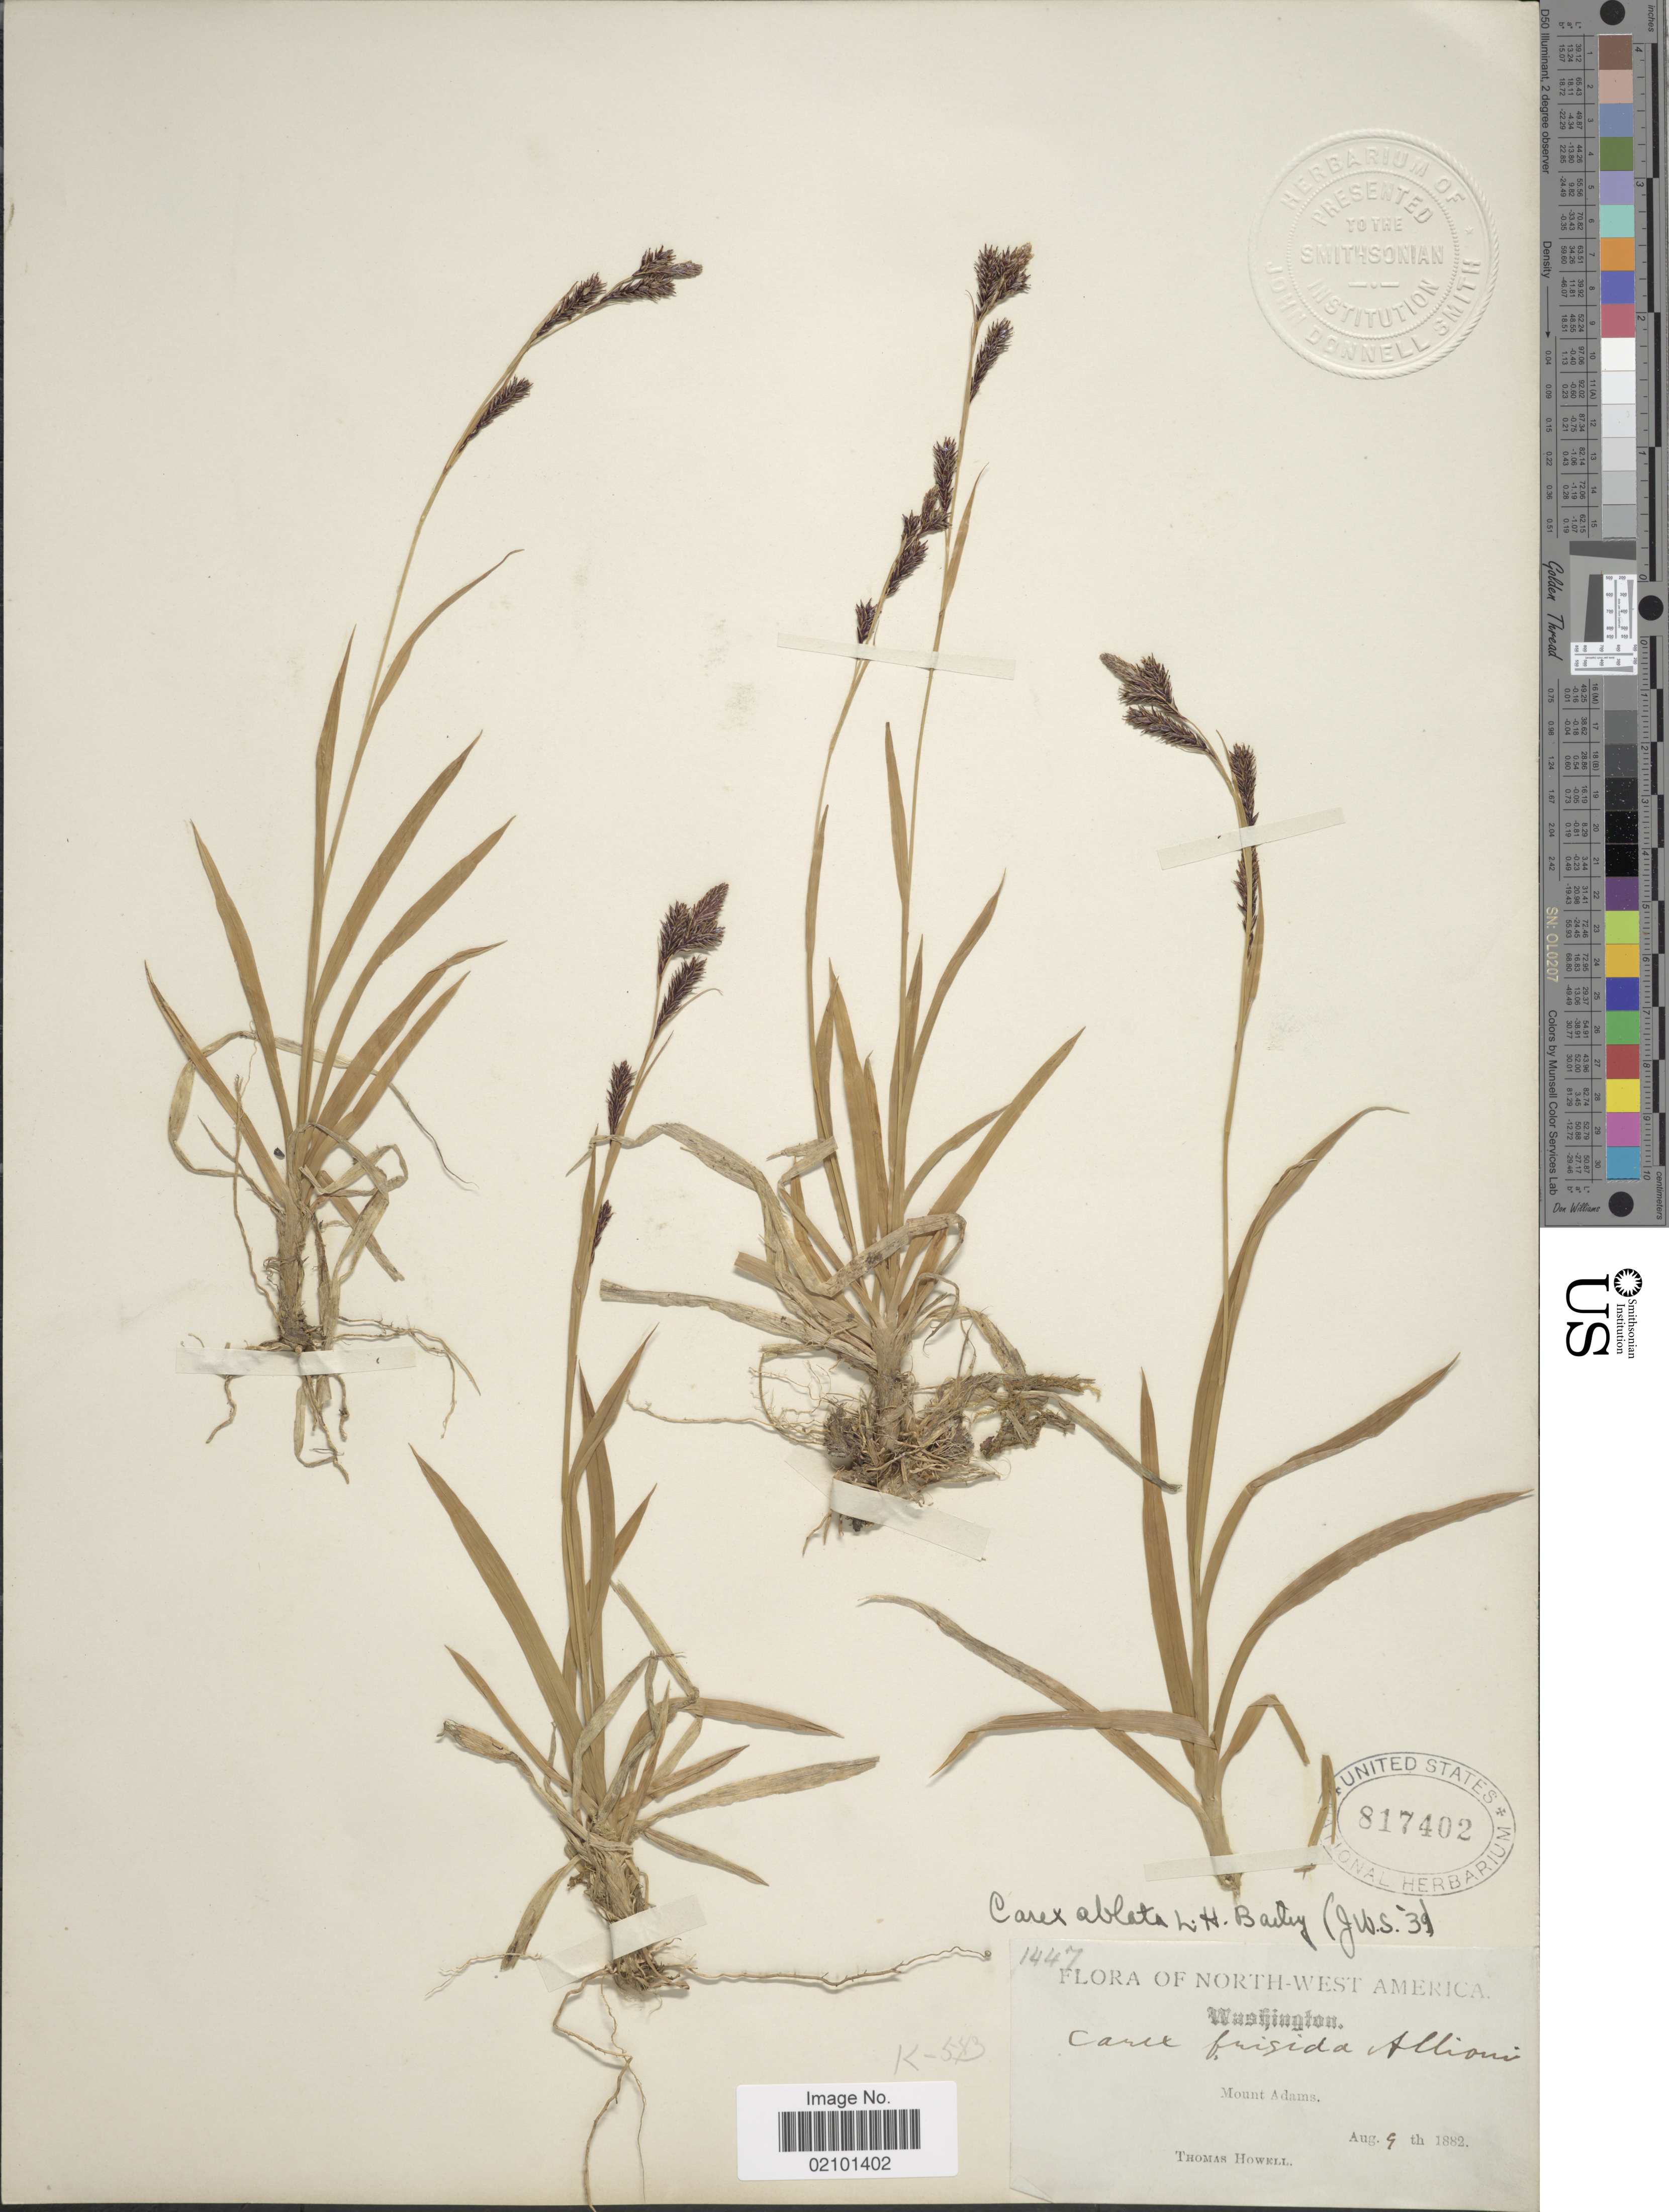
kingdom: Plantae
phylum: Tracheophyta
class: Liliopsida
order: Poales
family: Cyperaceae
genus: Carex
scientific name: Carex ablata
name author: L.H. Bailey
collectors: T. Howell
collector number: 1447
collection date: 1882-08-09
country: United States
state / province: Washington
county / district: Yakima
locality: North-West America. Mount Adams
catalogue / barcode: US 817402